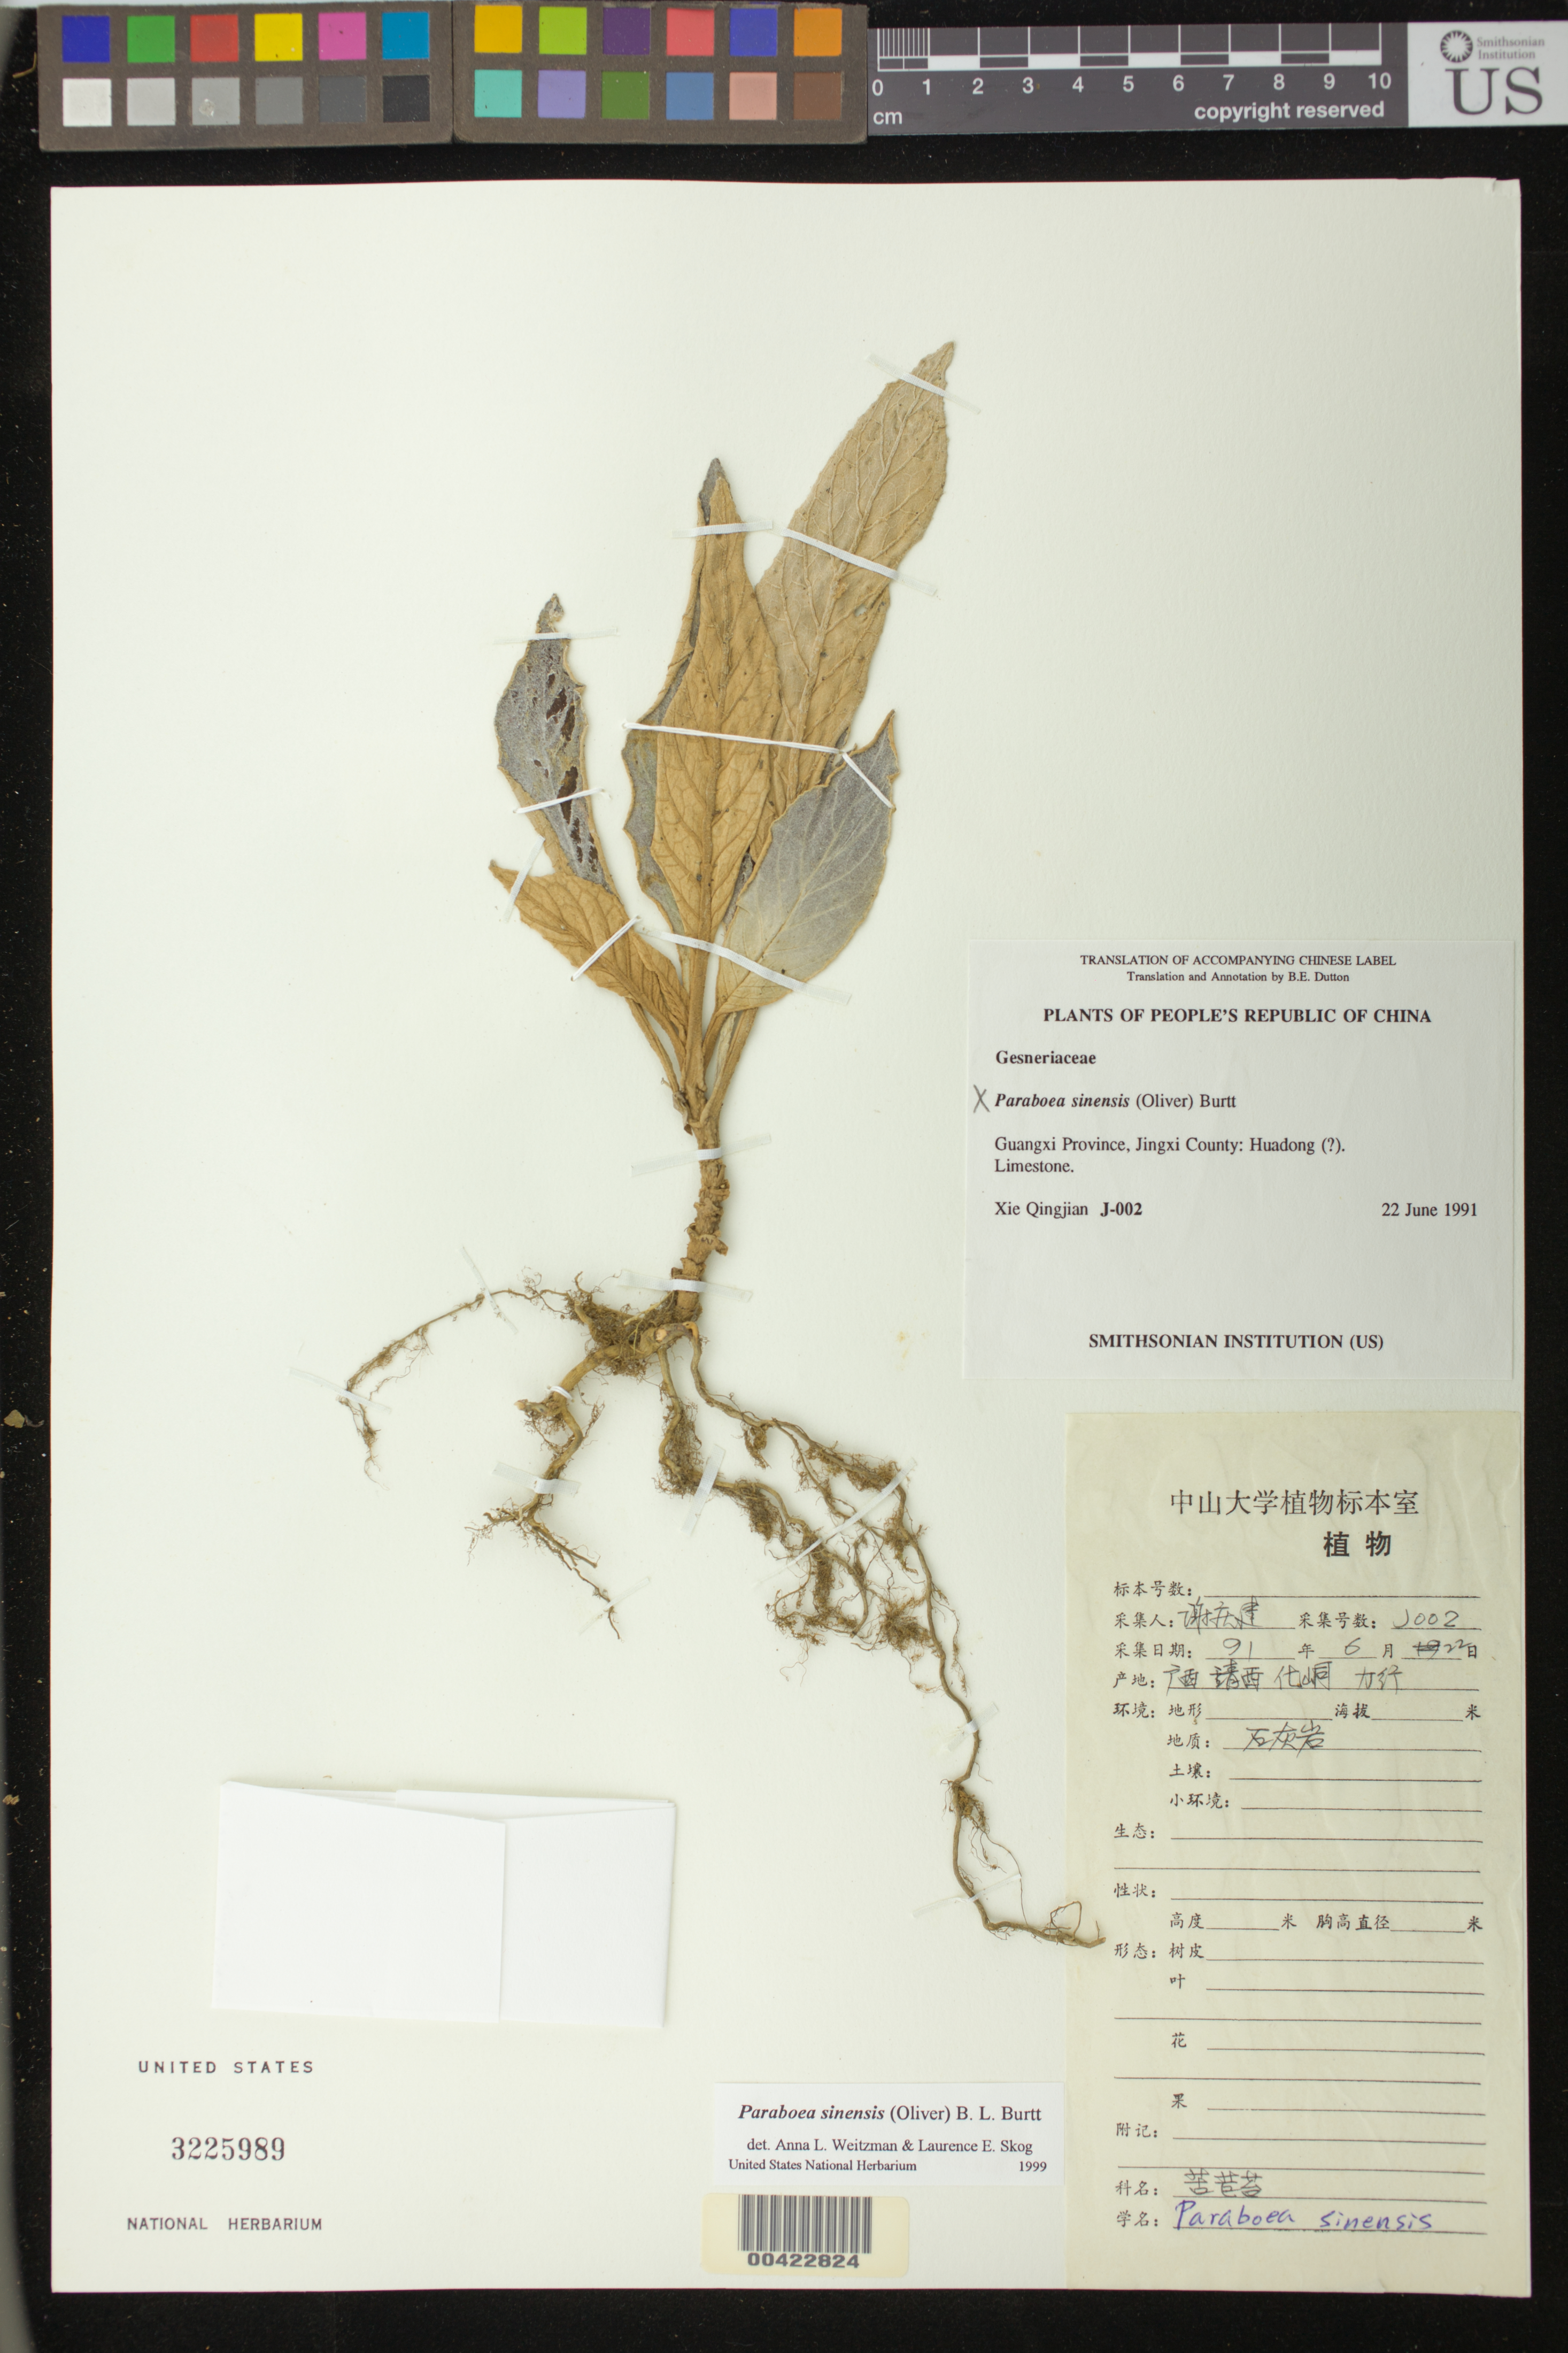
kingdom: Plantae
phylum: Tracheophyta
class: Magnoliopsida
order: Lamiales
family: Gesneriaceae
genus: Paraboea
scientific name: Paraboea sinensis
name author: (Oliv.) B.L. Burtt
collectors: Q. Xie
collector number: J-002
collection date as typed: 22 Jun 1991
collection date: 1991-06-22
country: China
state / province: Guangxi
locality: Jingxi co., Huadong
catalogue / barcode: US 3225989